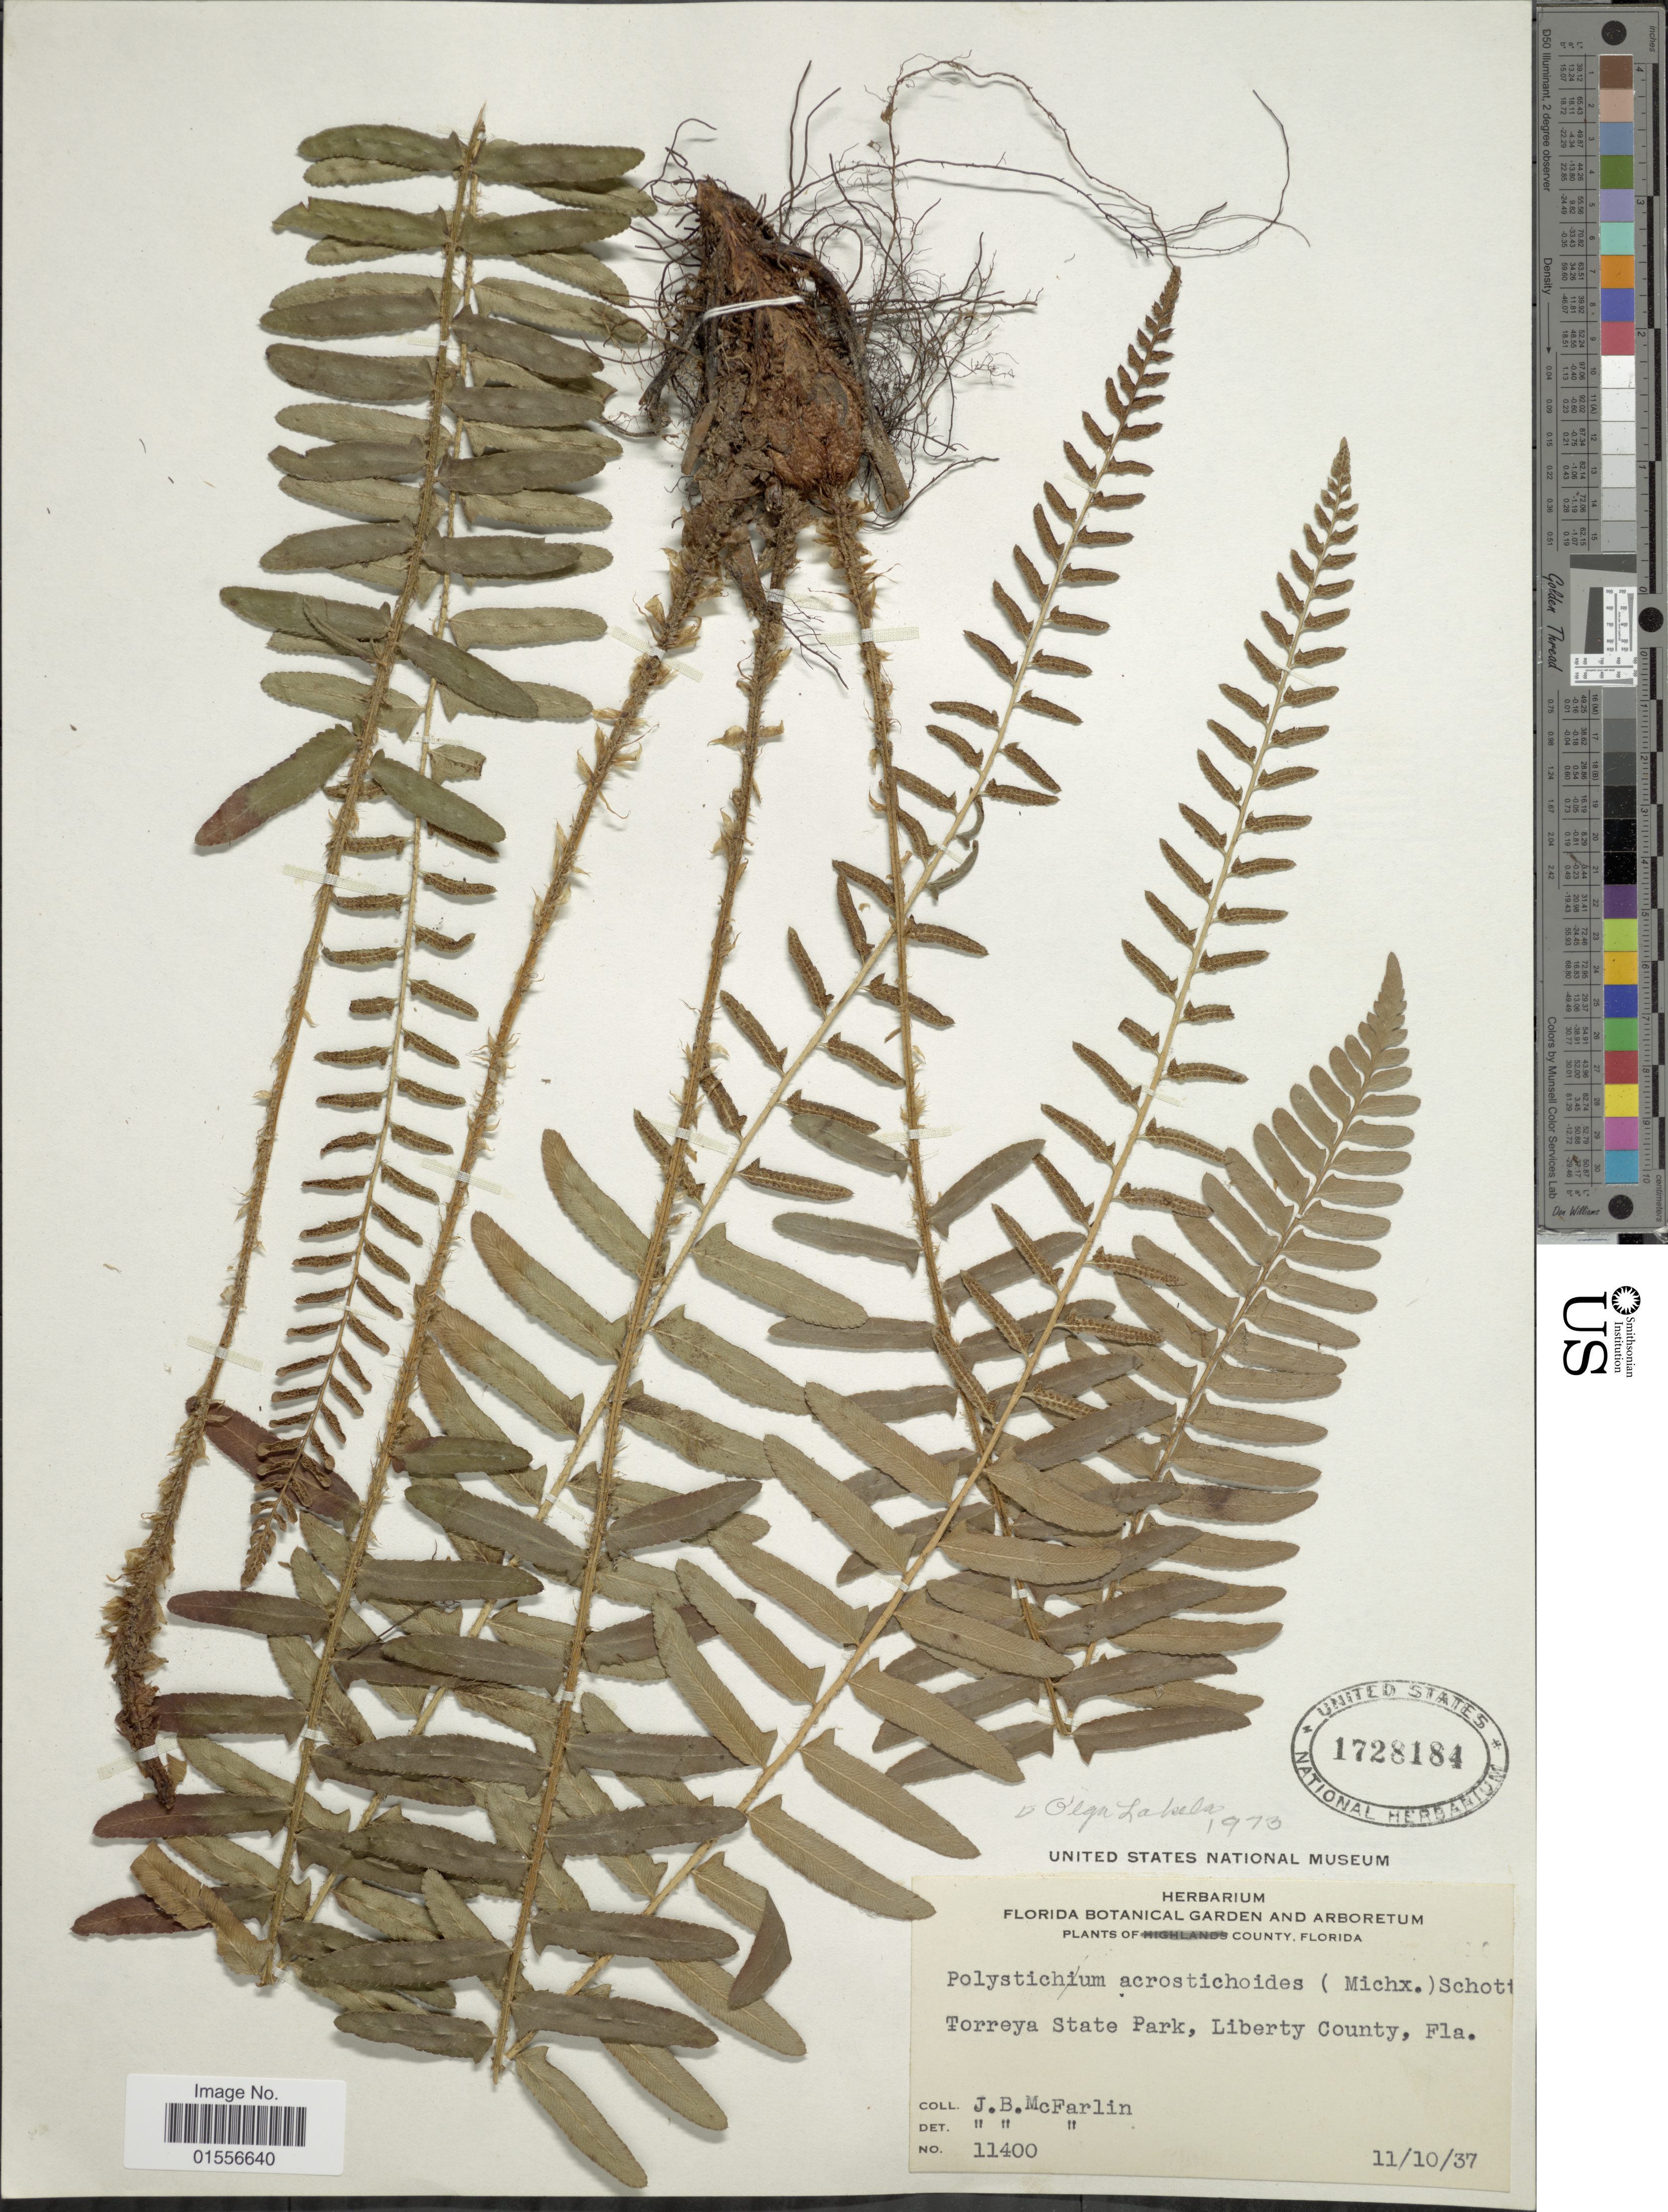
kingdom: Plantae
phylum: Tracheophyta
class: Polypodiopsida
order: Polypodiales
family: Dryopteridaceae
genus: Polystichum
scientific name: Polystichum acrostichoides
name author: (Michx.) Schott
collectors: J. McFarlin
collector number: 11400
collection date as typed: Transcribed d/m/y: 10/11/37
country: United States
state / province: Florida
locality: Torreya State Park, Liberty County.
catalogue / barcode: US 1728184